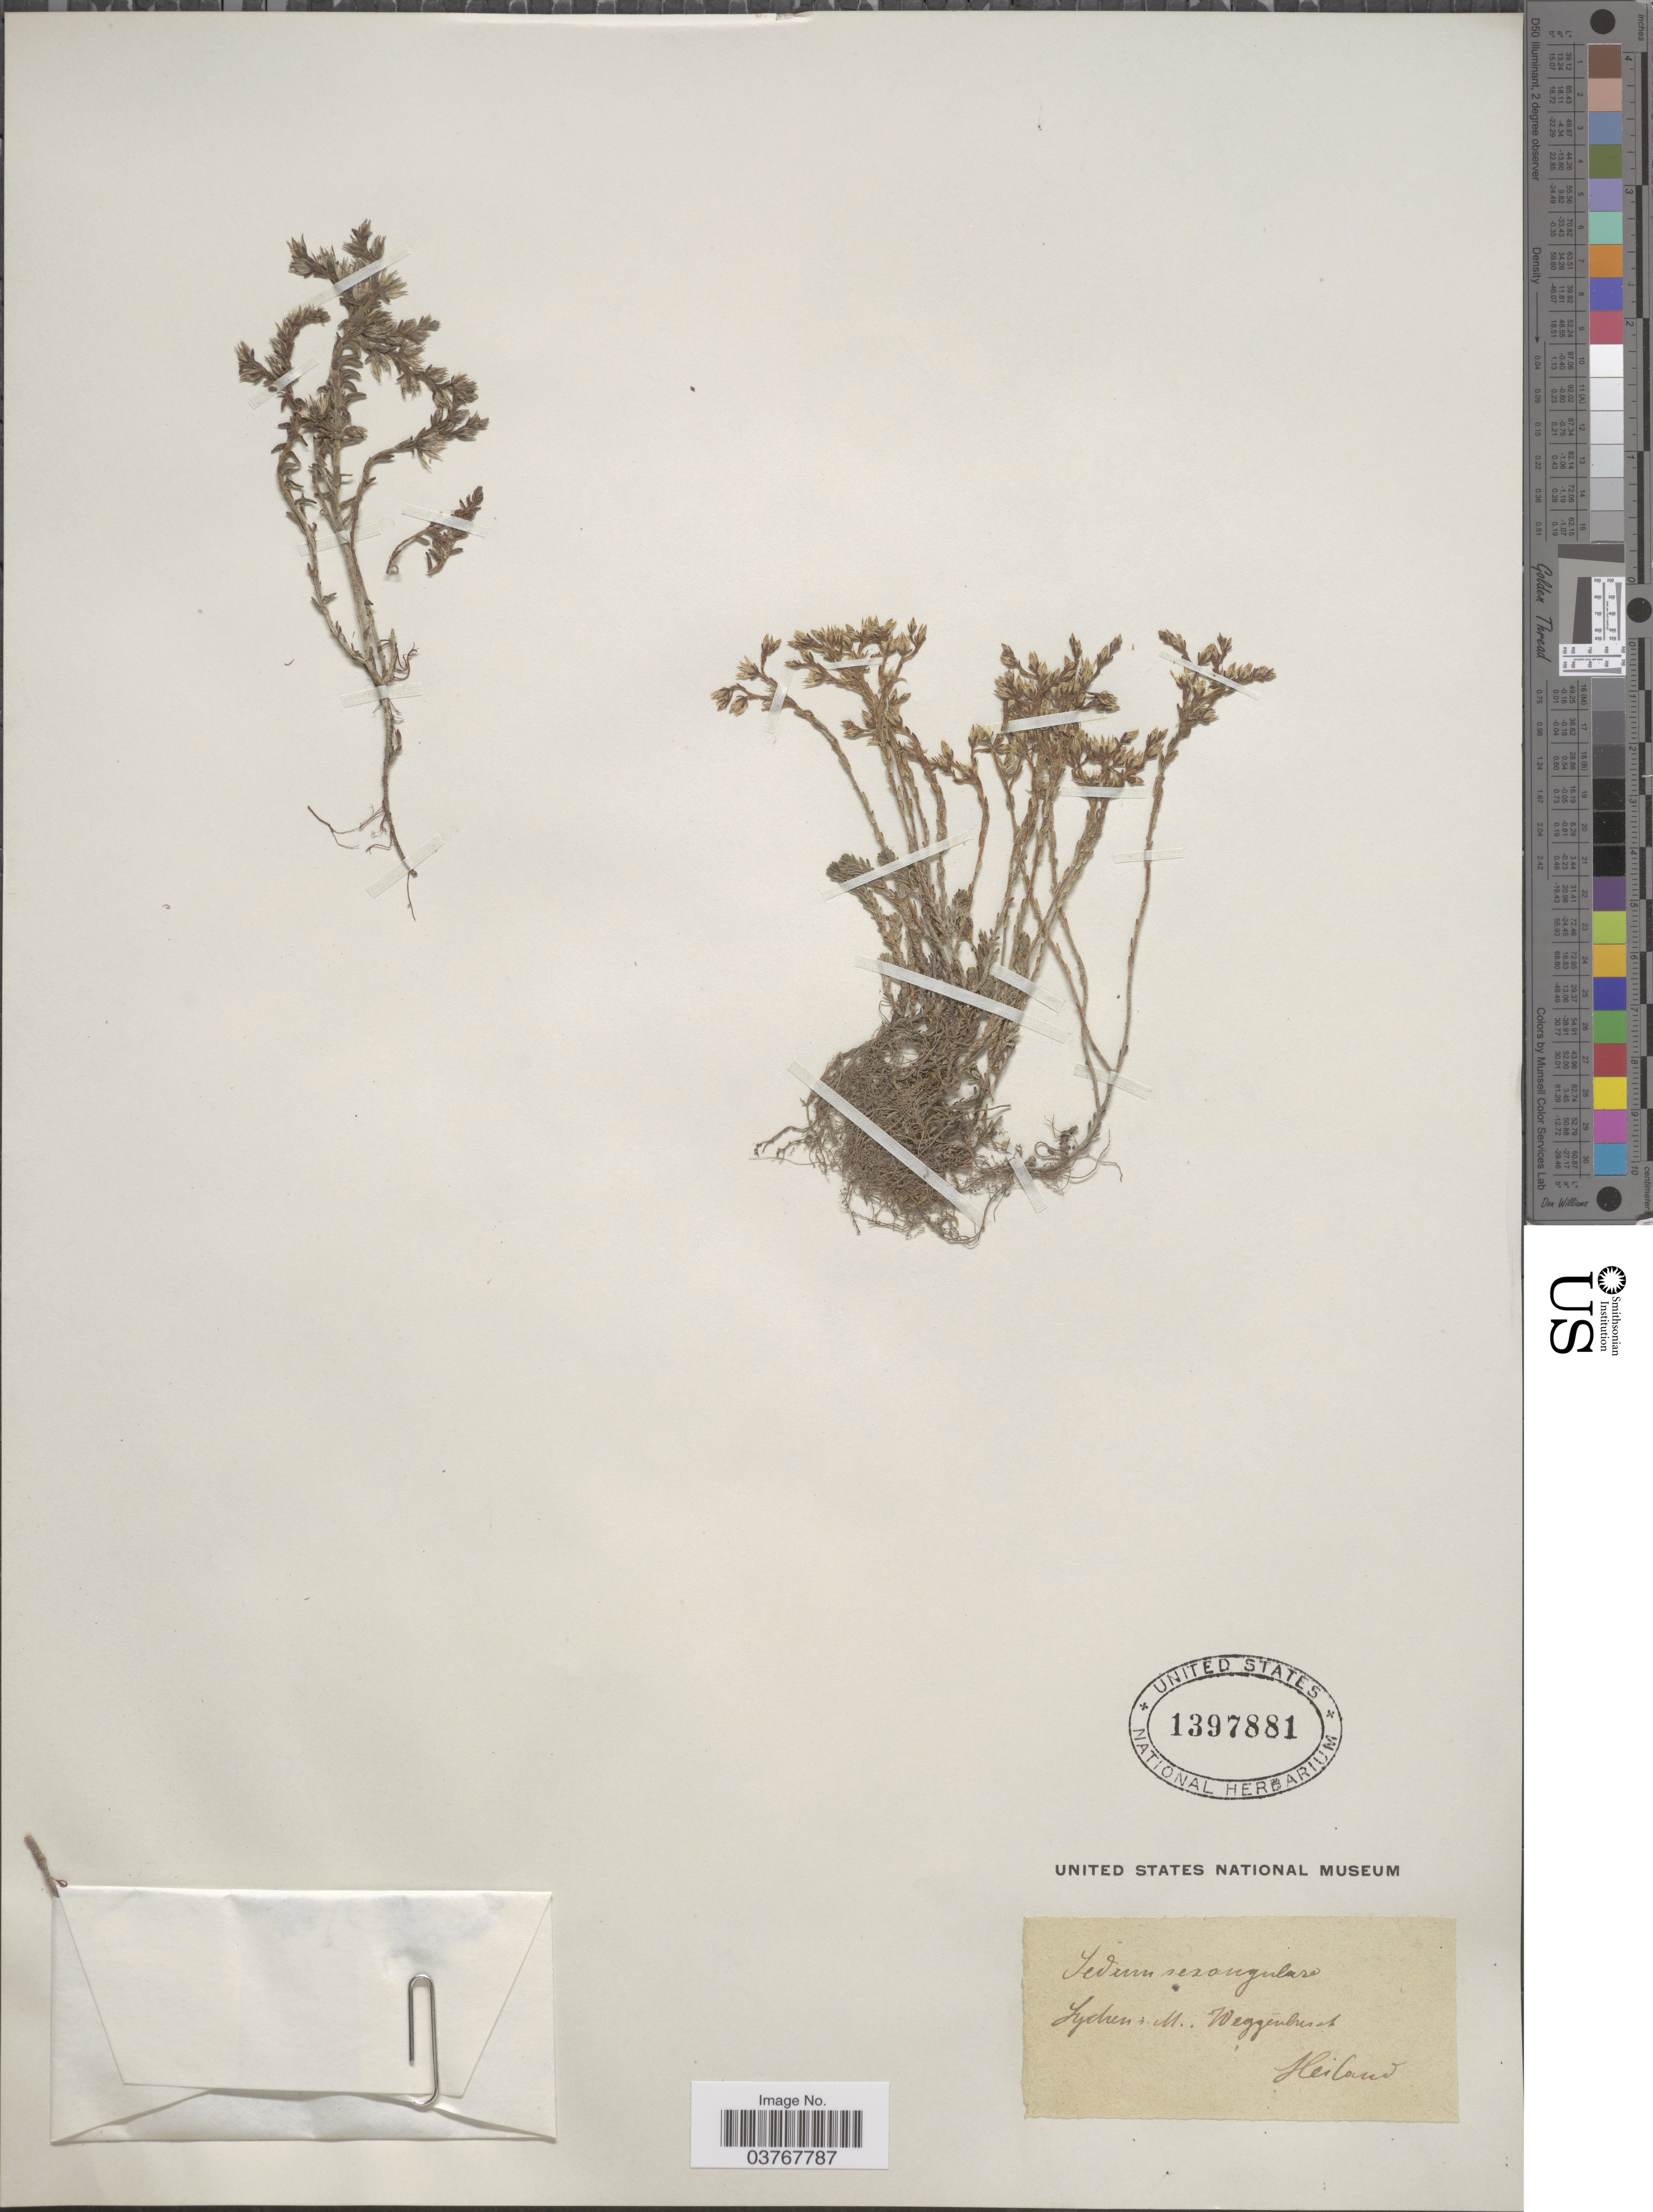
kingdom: Plantae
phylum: Tracheophyta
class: Magnoliopsida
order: Saxifragales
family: Crassulaceae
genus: Sedum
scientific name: Sedum sexangulare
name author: L.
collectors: -. Heiland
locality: Lychen M. Weggenbrisch. [interpreted]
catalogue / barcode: US 1397881